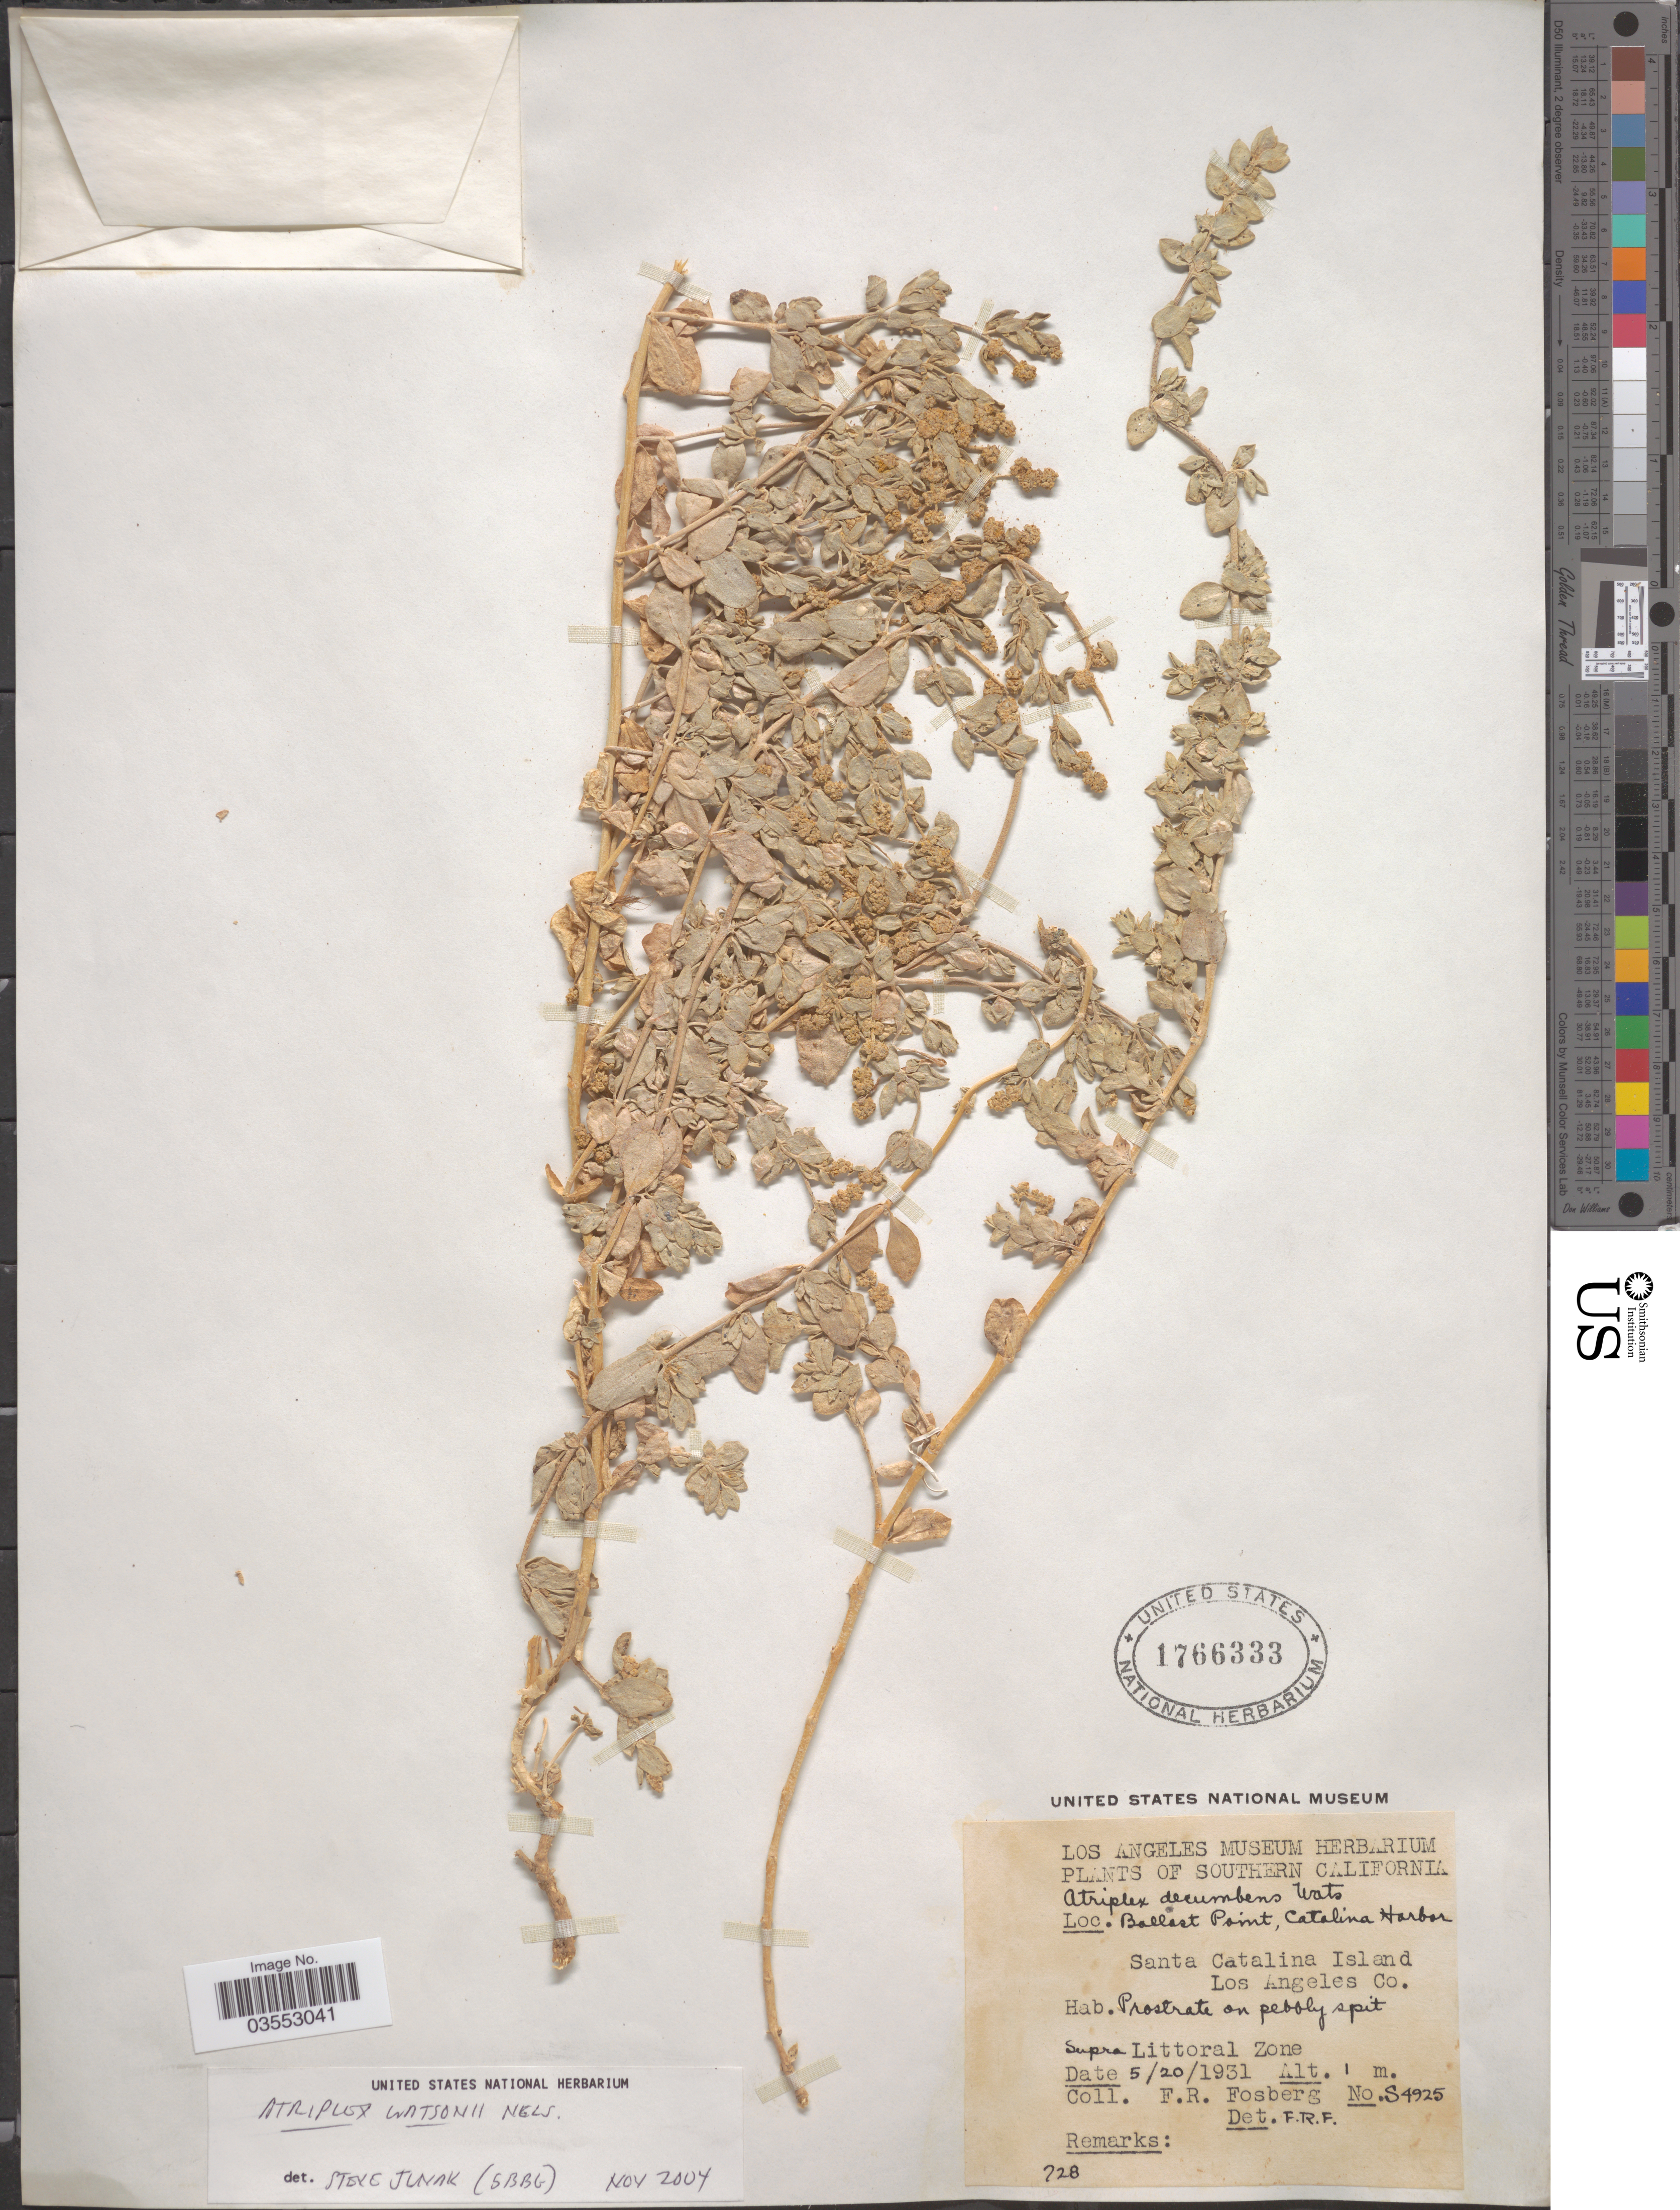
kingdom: Plantae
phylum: Tracheophyta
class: Magnoliopsida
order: Caryophyllales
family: Amaranthaceae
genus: Atriplex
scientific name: Atriplex watsonii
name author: A. Nelson ex Abrams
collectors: F. R. Fosberg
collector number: S4925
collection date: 1931-05-20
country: United States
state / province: California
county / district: Los Angeles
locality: Southern California. Ballast Point, Catalina Harbor. Santa Catalina Island. Los Angeles Co.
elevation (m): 1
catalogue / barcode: US 1766333